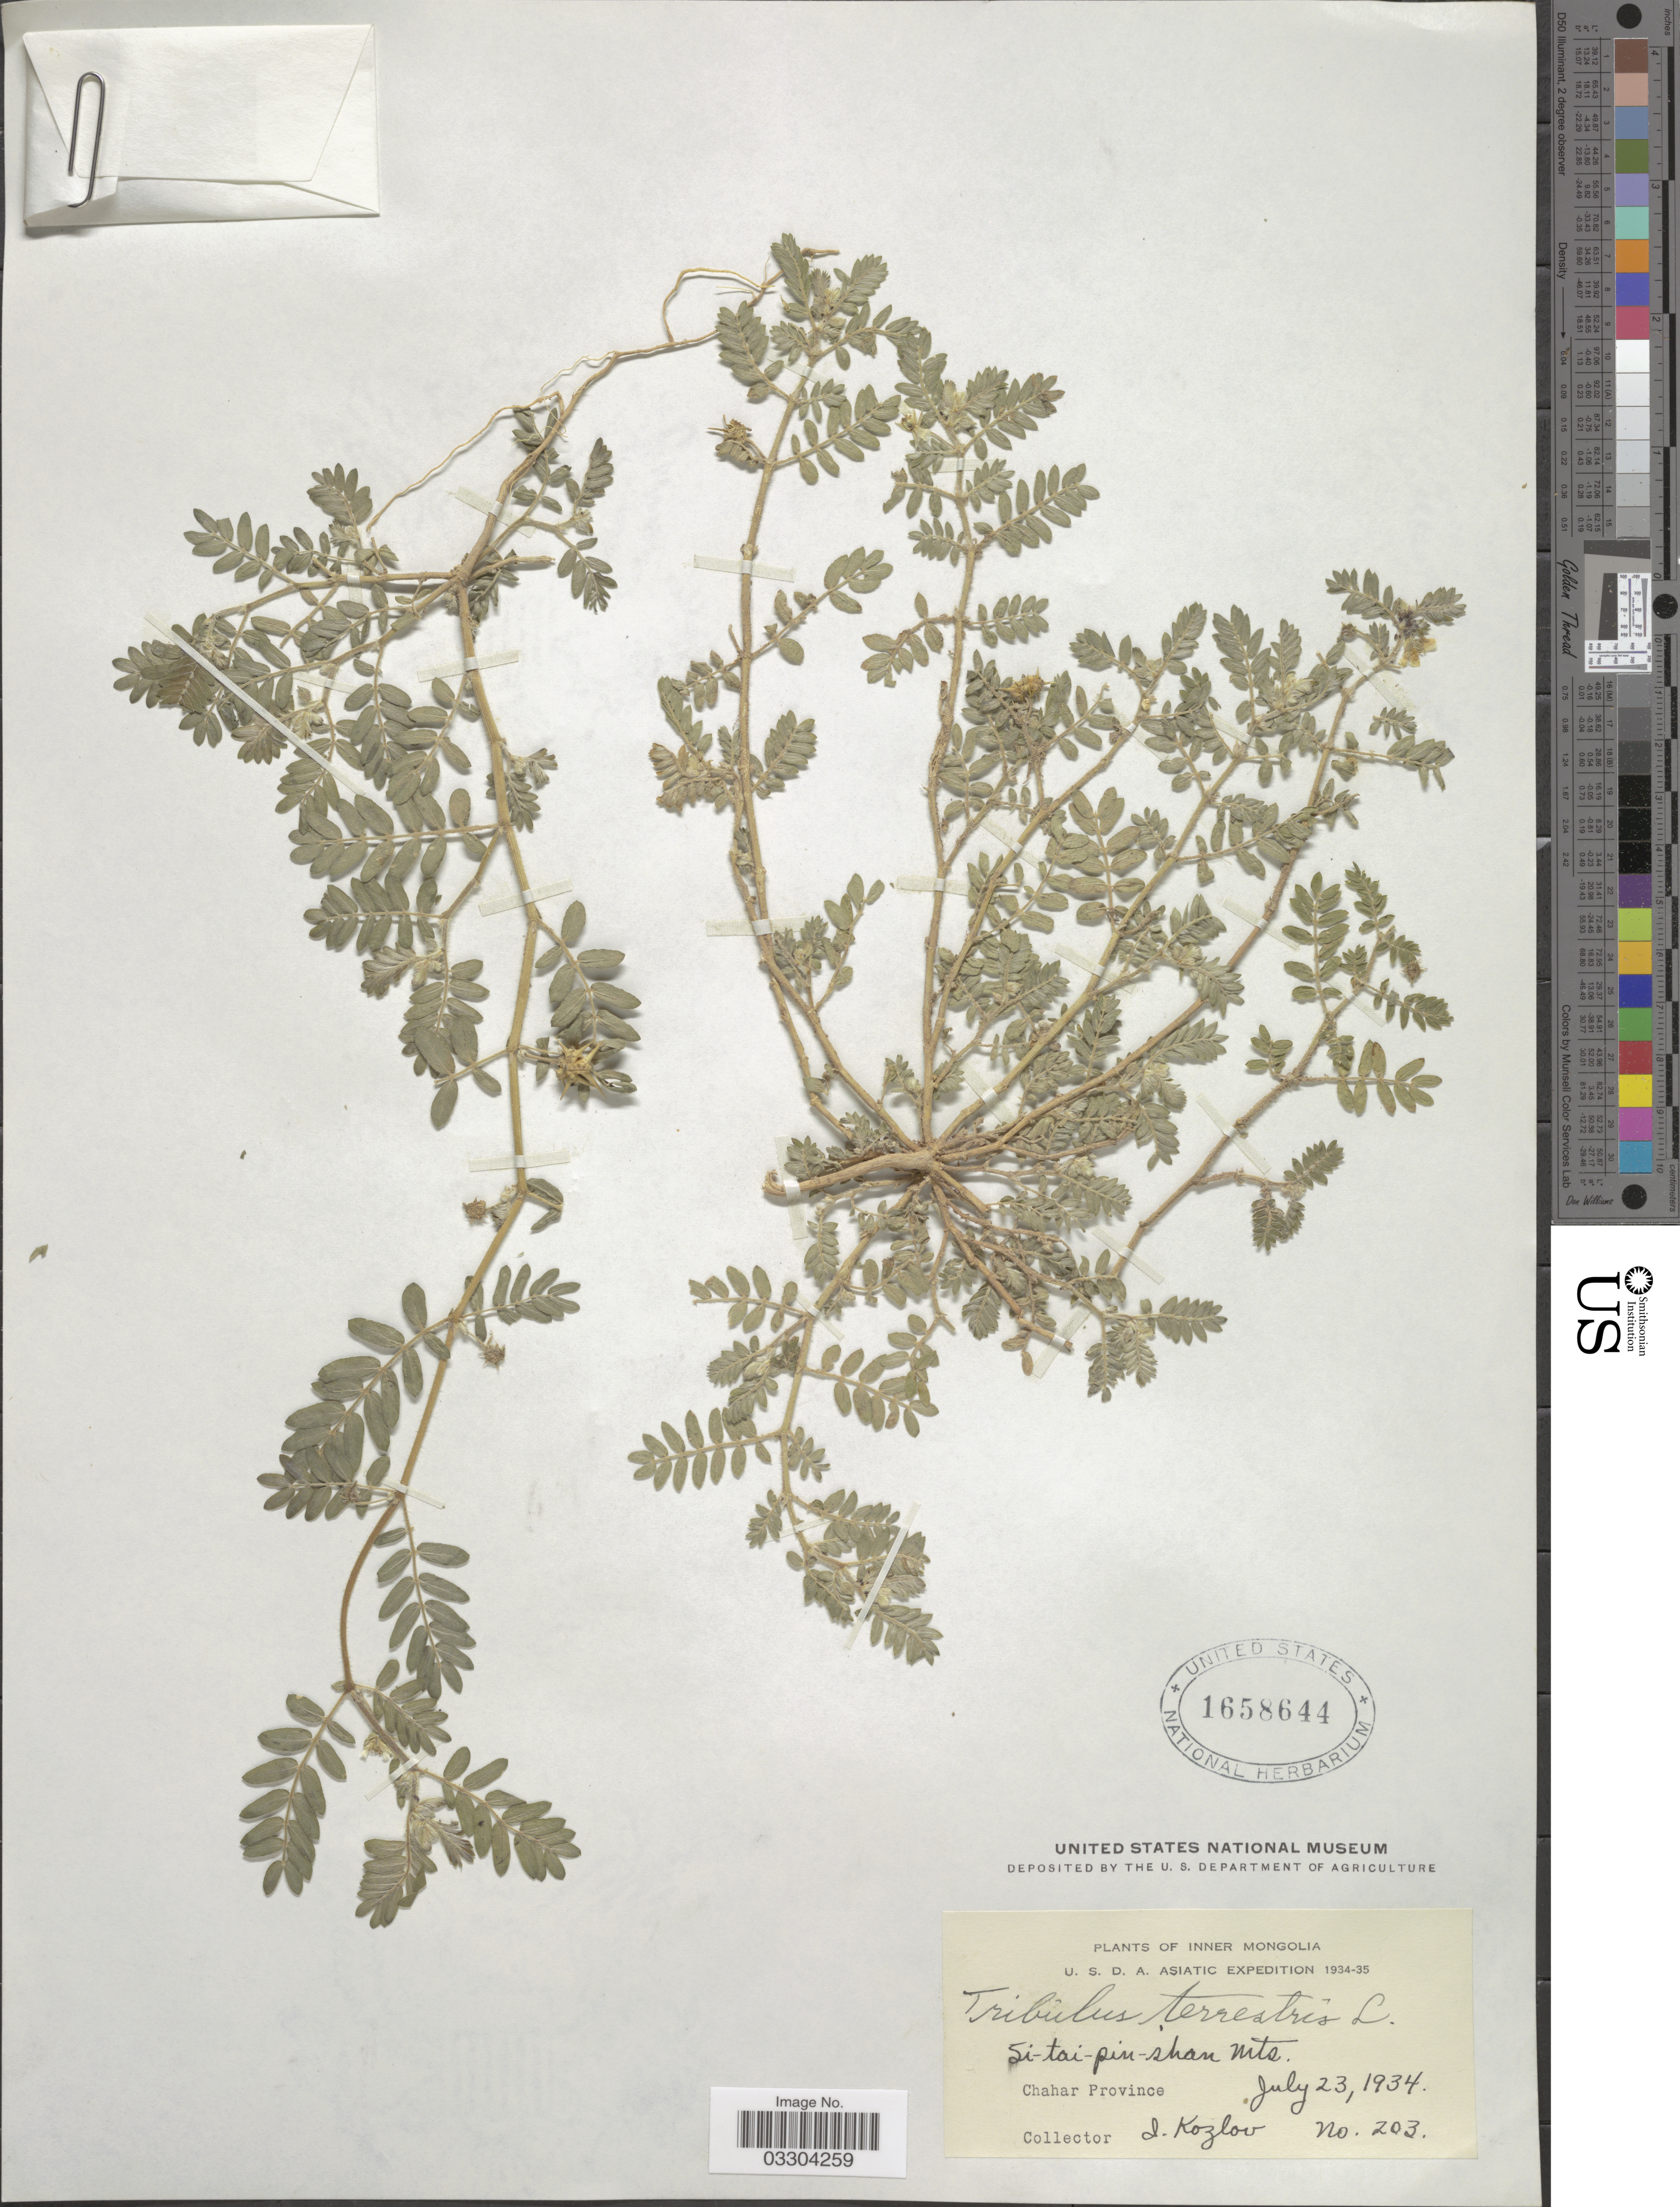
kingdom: Plantae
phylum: Tracheophyta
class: Magnoliopsida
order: Zygophyllales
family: Zygophyllaceae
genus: Tribulus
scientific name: Tribulus terrestris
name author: L.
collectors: I. Kozlov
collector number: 203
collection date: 1934-07-23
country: China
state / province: Nei Monggol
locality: Inner Mongolia, Si-tai-pin-shan Mts., Chahar Province.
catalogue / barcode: US 1658644